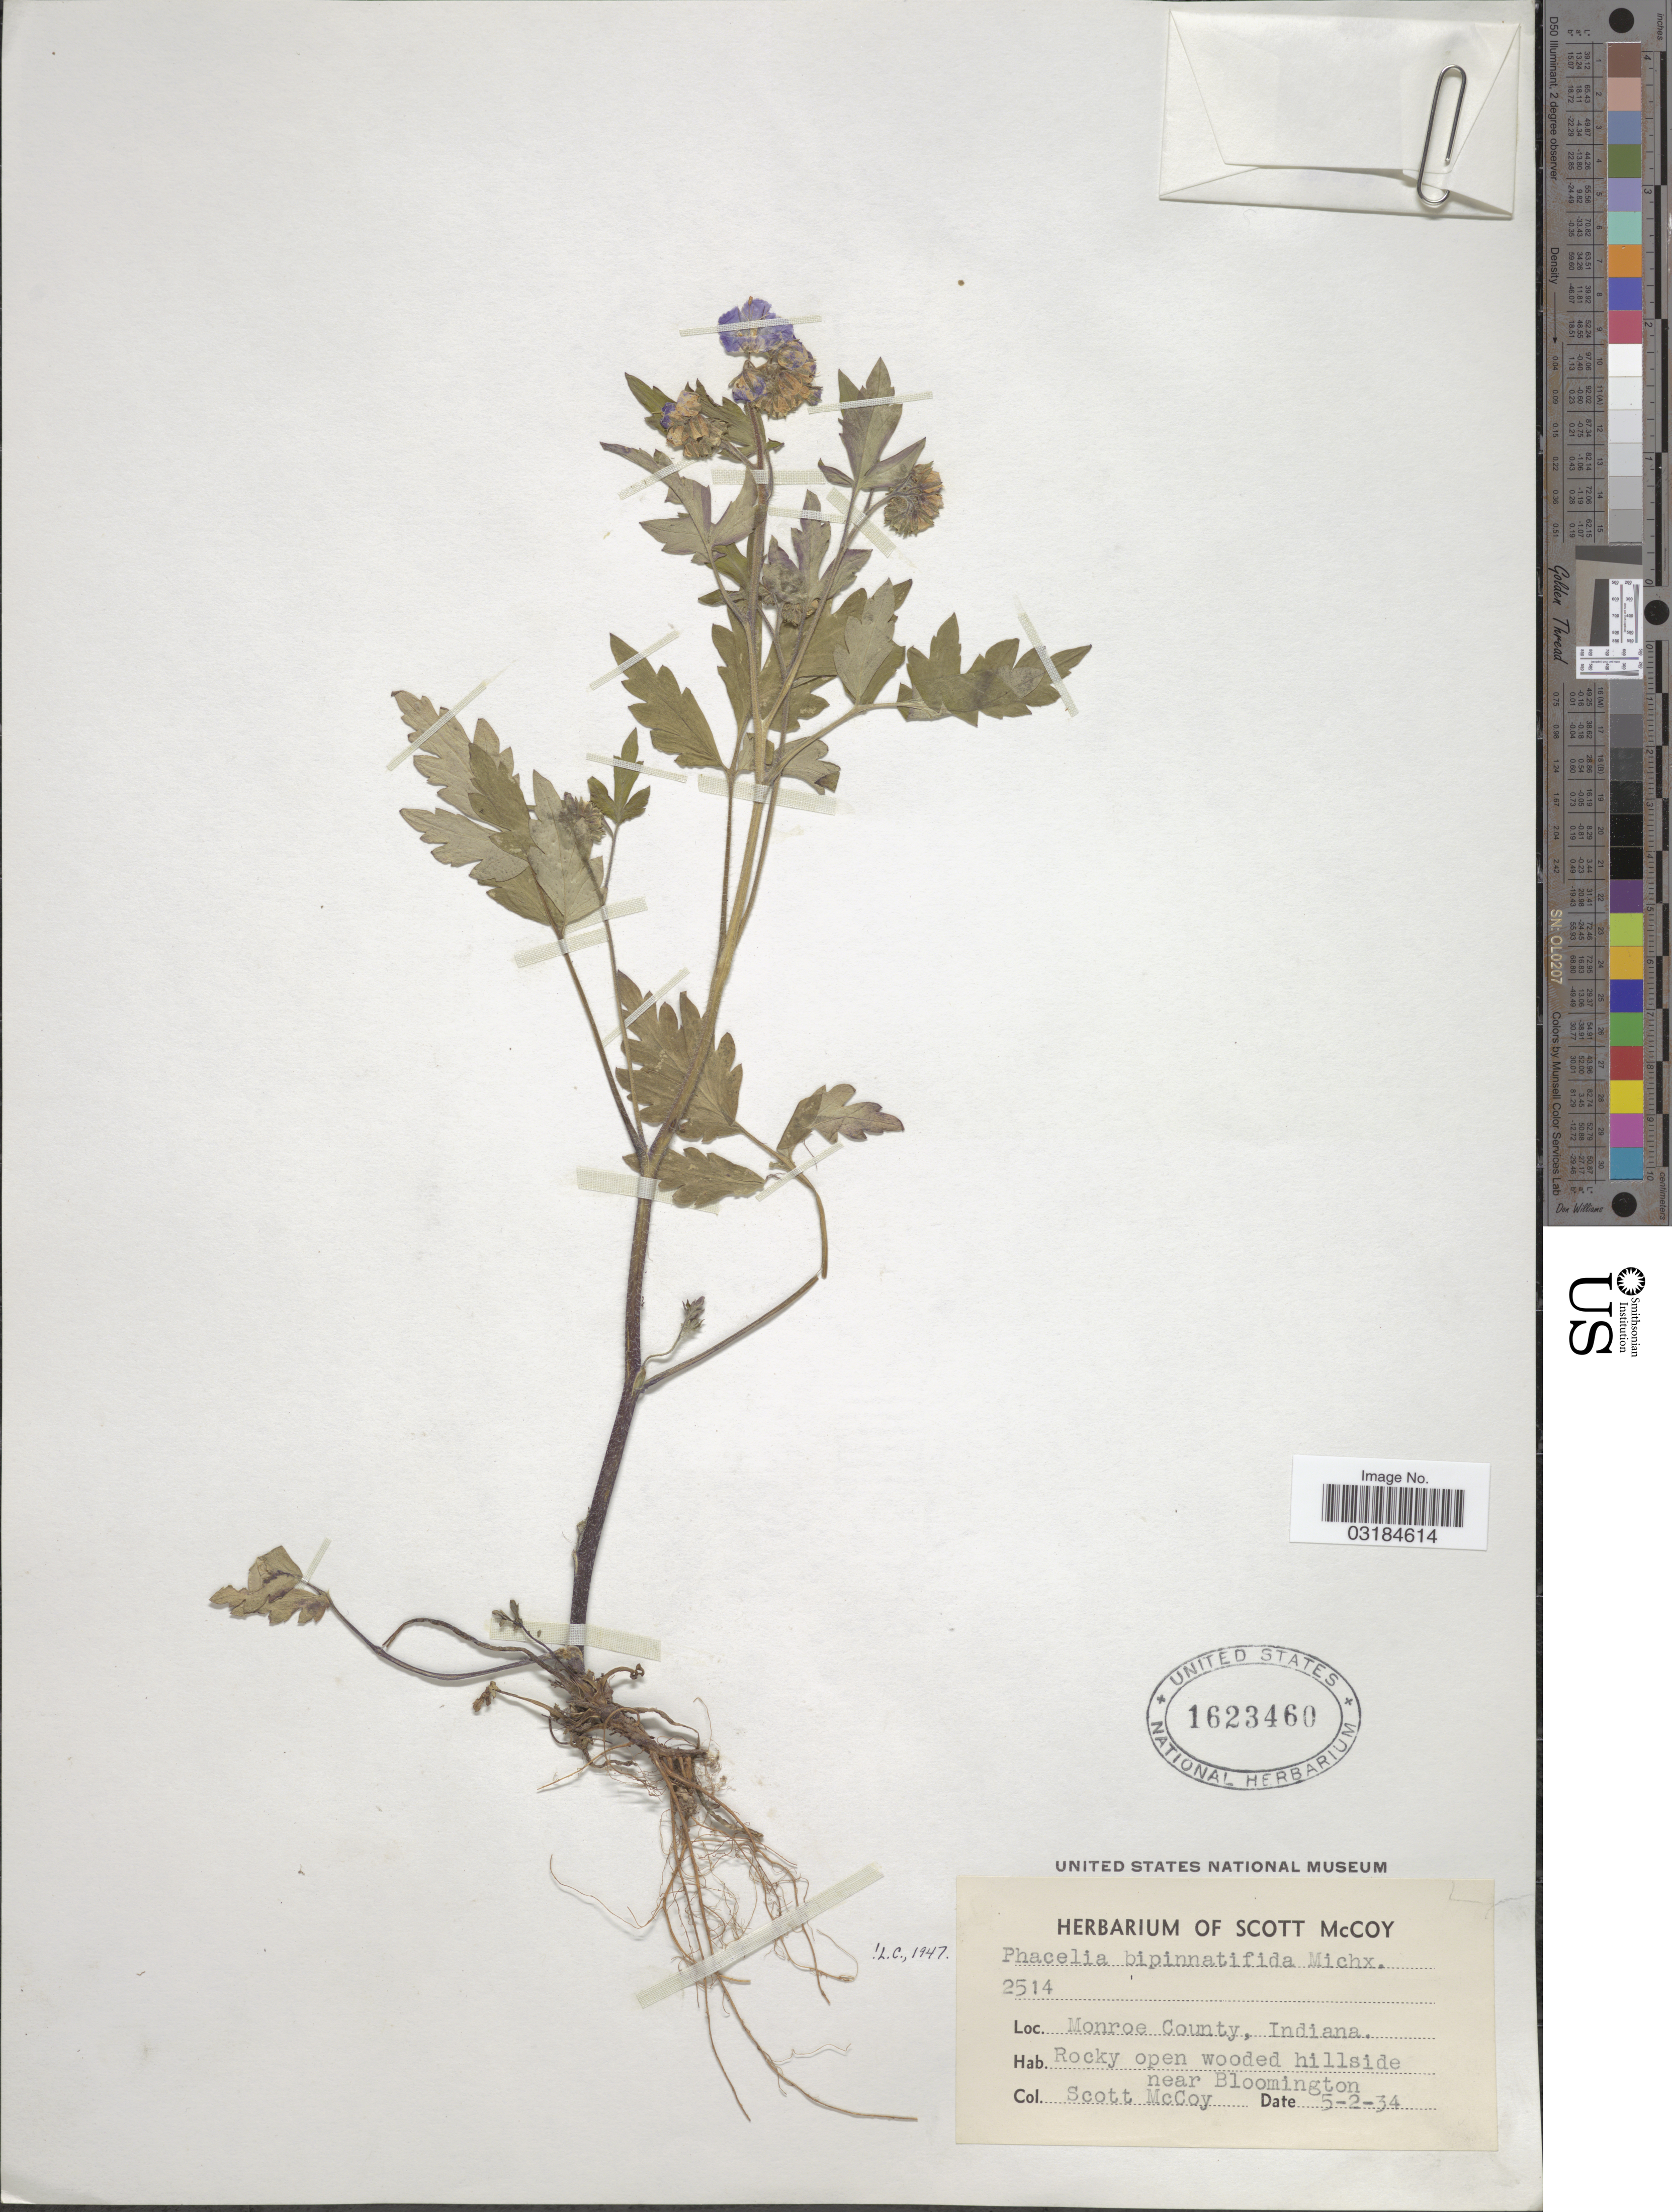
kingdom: Plantae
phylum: Tracheophyta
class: Magnoliopsida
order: Boraginales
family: Hydrophyllaceae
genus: Phacelia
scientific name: Phacelia bipinnatifida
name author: (Atwood) Michx.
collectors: S. McCoy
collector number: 2514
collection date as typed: Transcribed d/m/y: 2/5/34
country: United States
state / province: Indiana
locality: Monroe County, Rocky open wooded hillside near Bloomington.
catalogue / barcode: US 1623460